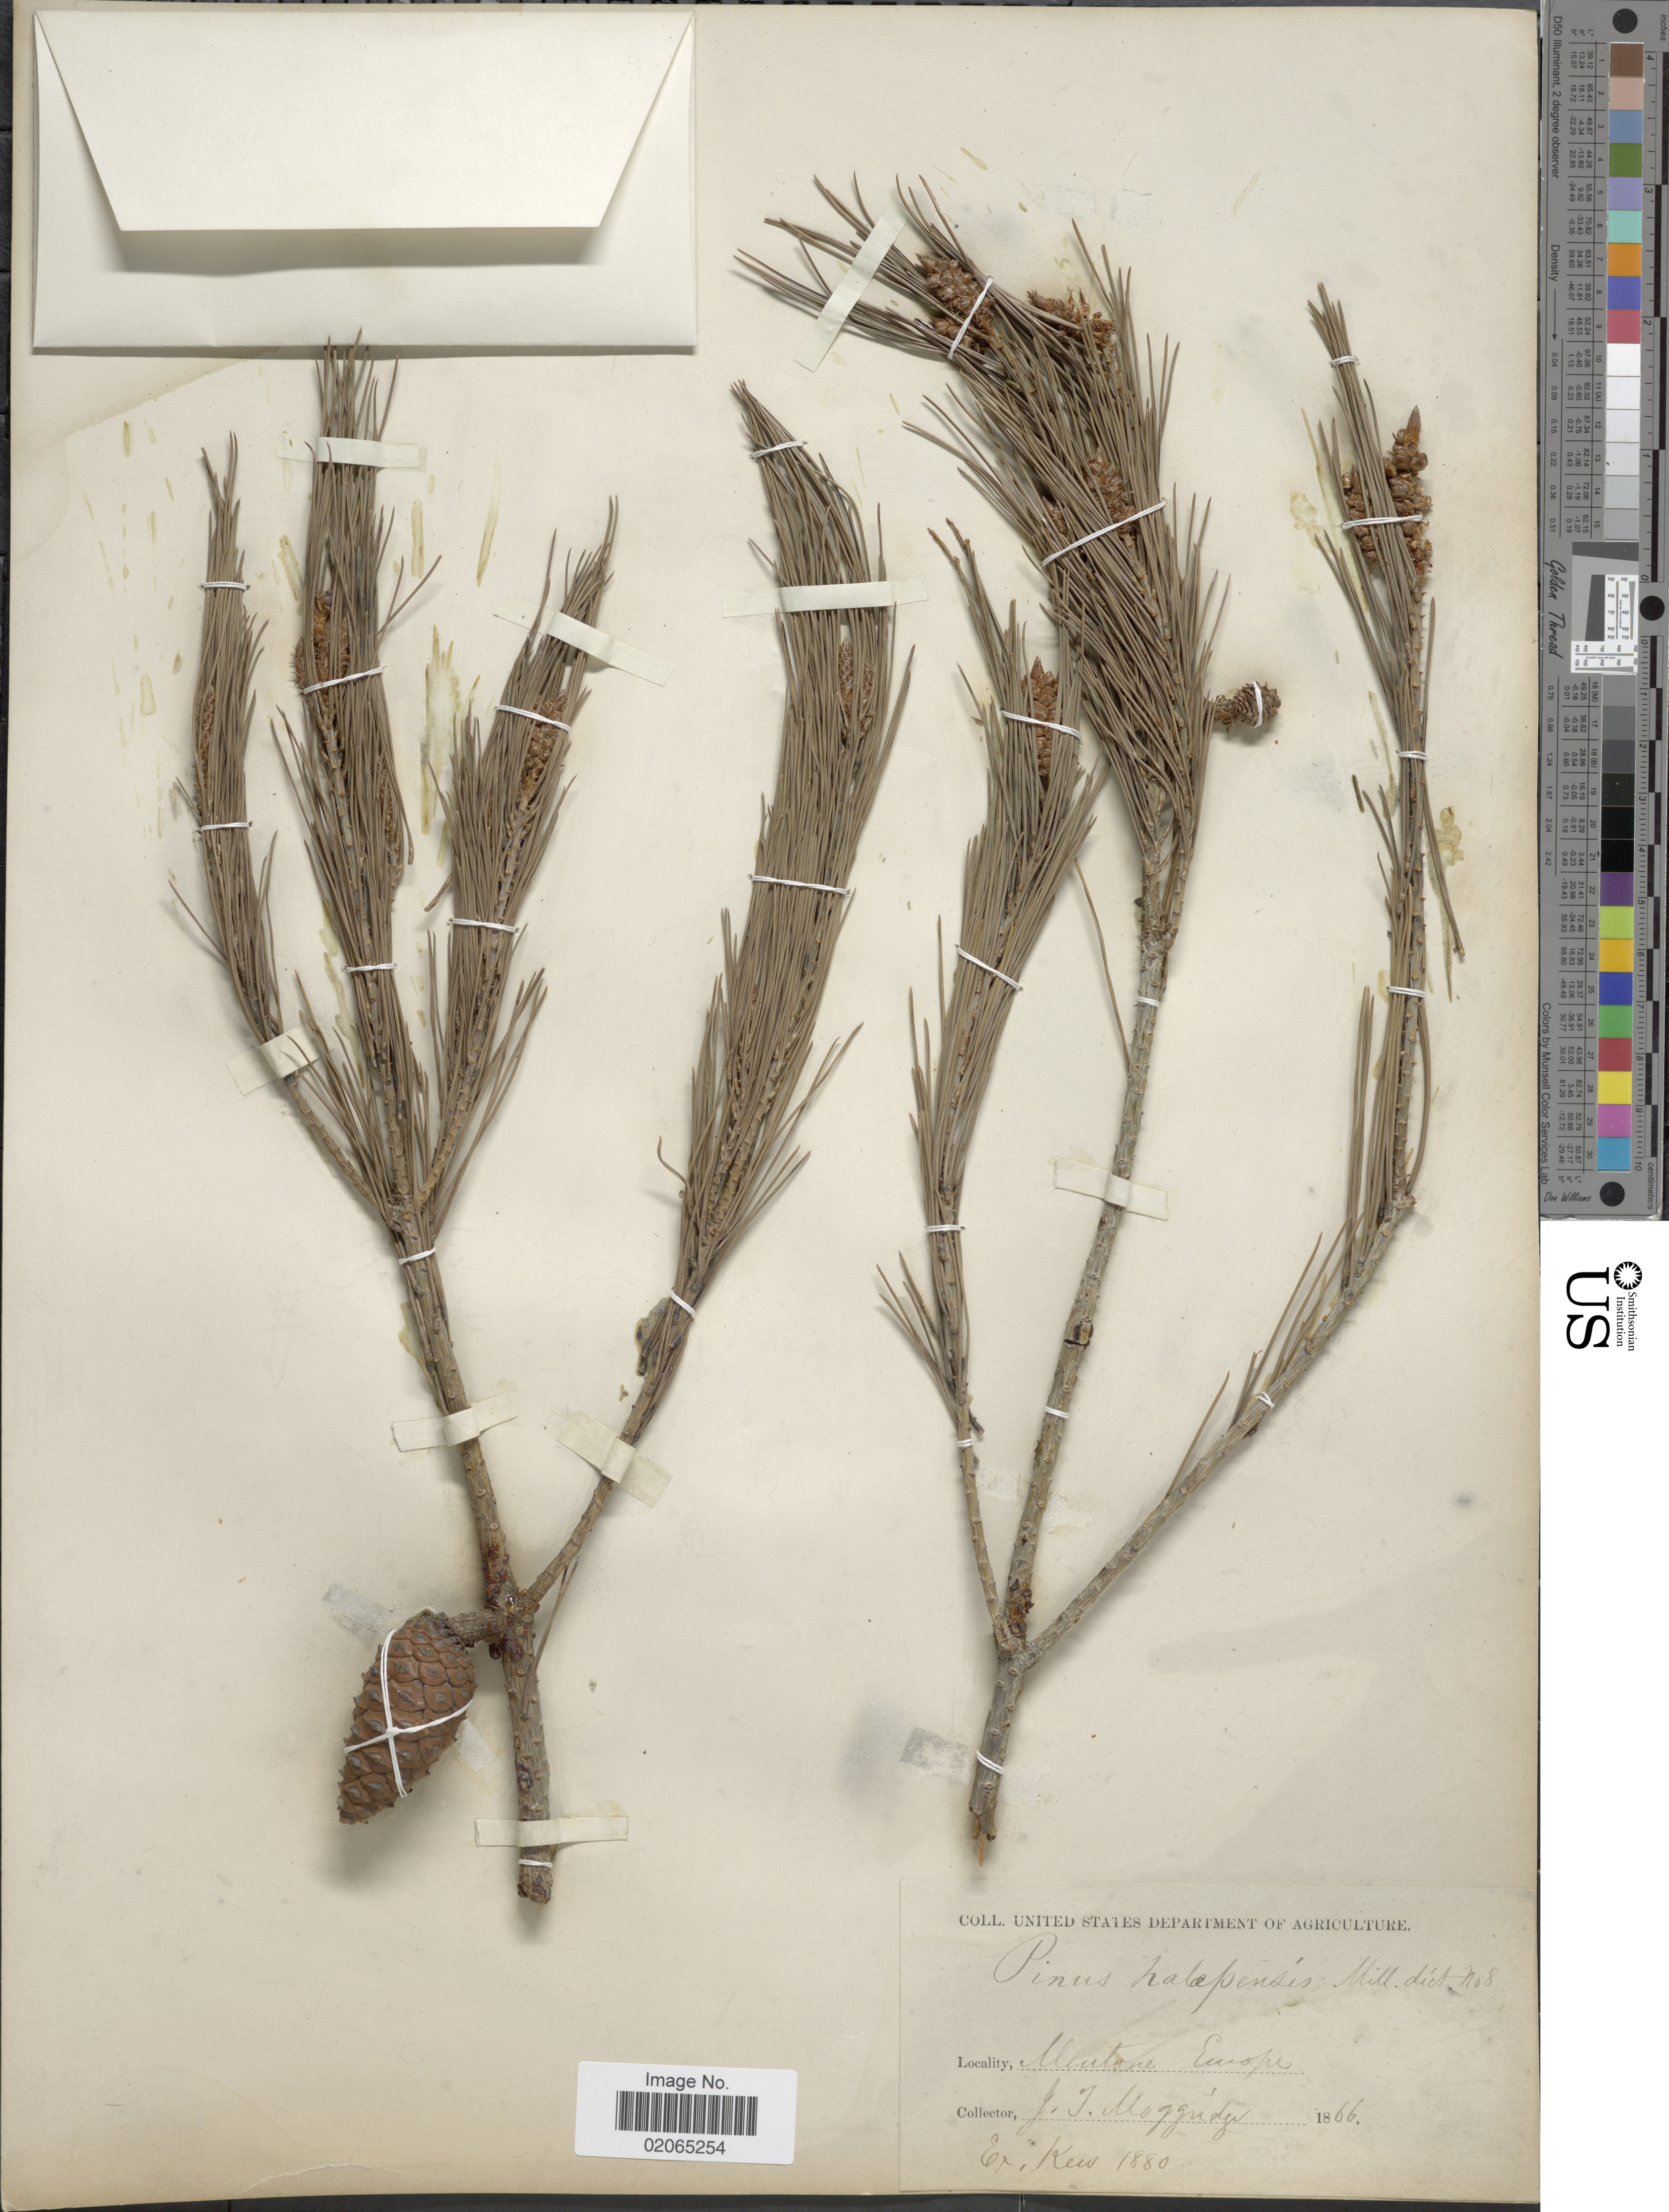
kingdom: Plantae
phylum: Tracheophyta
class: Pinopsida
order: Pinales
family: Pinaceae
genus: Pinus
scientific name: Pinus halepensis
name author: Mill.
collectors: J. T. Moggridge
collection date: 1866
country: France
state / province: Provence-Alpes-Côte d'Azur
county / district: Alpes-Maritimes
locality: Mentone